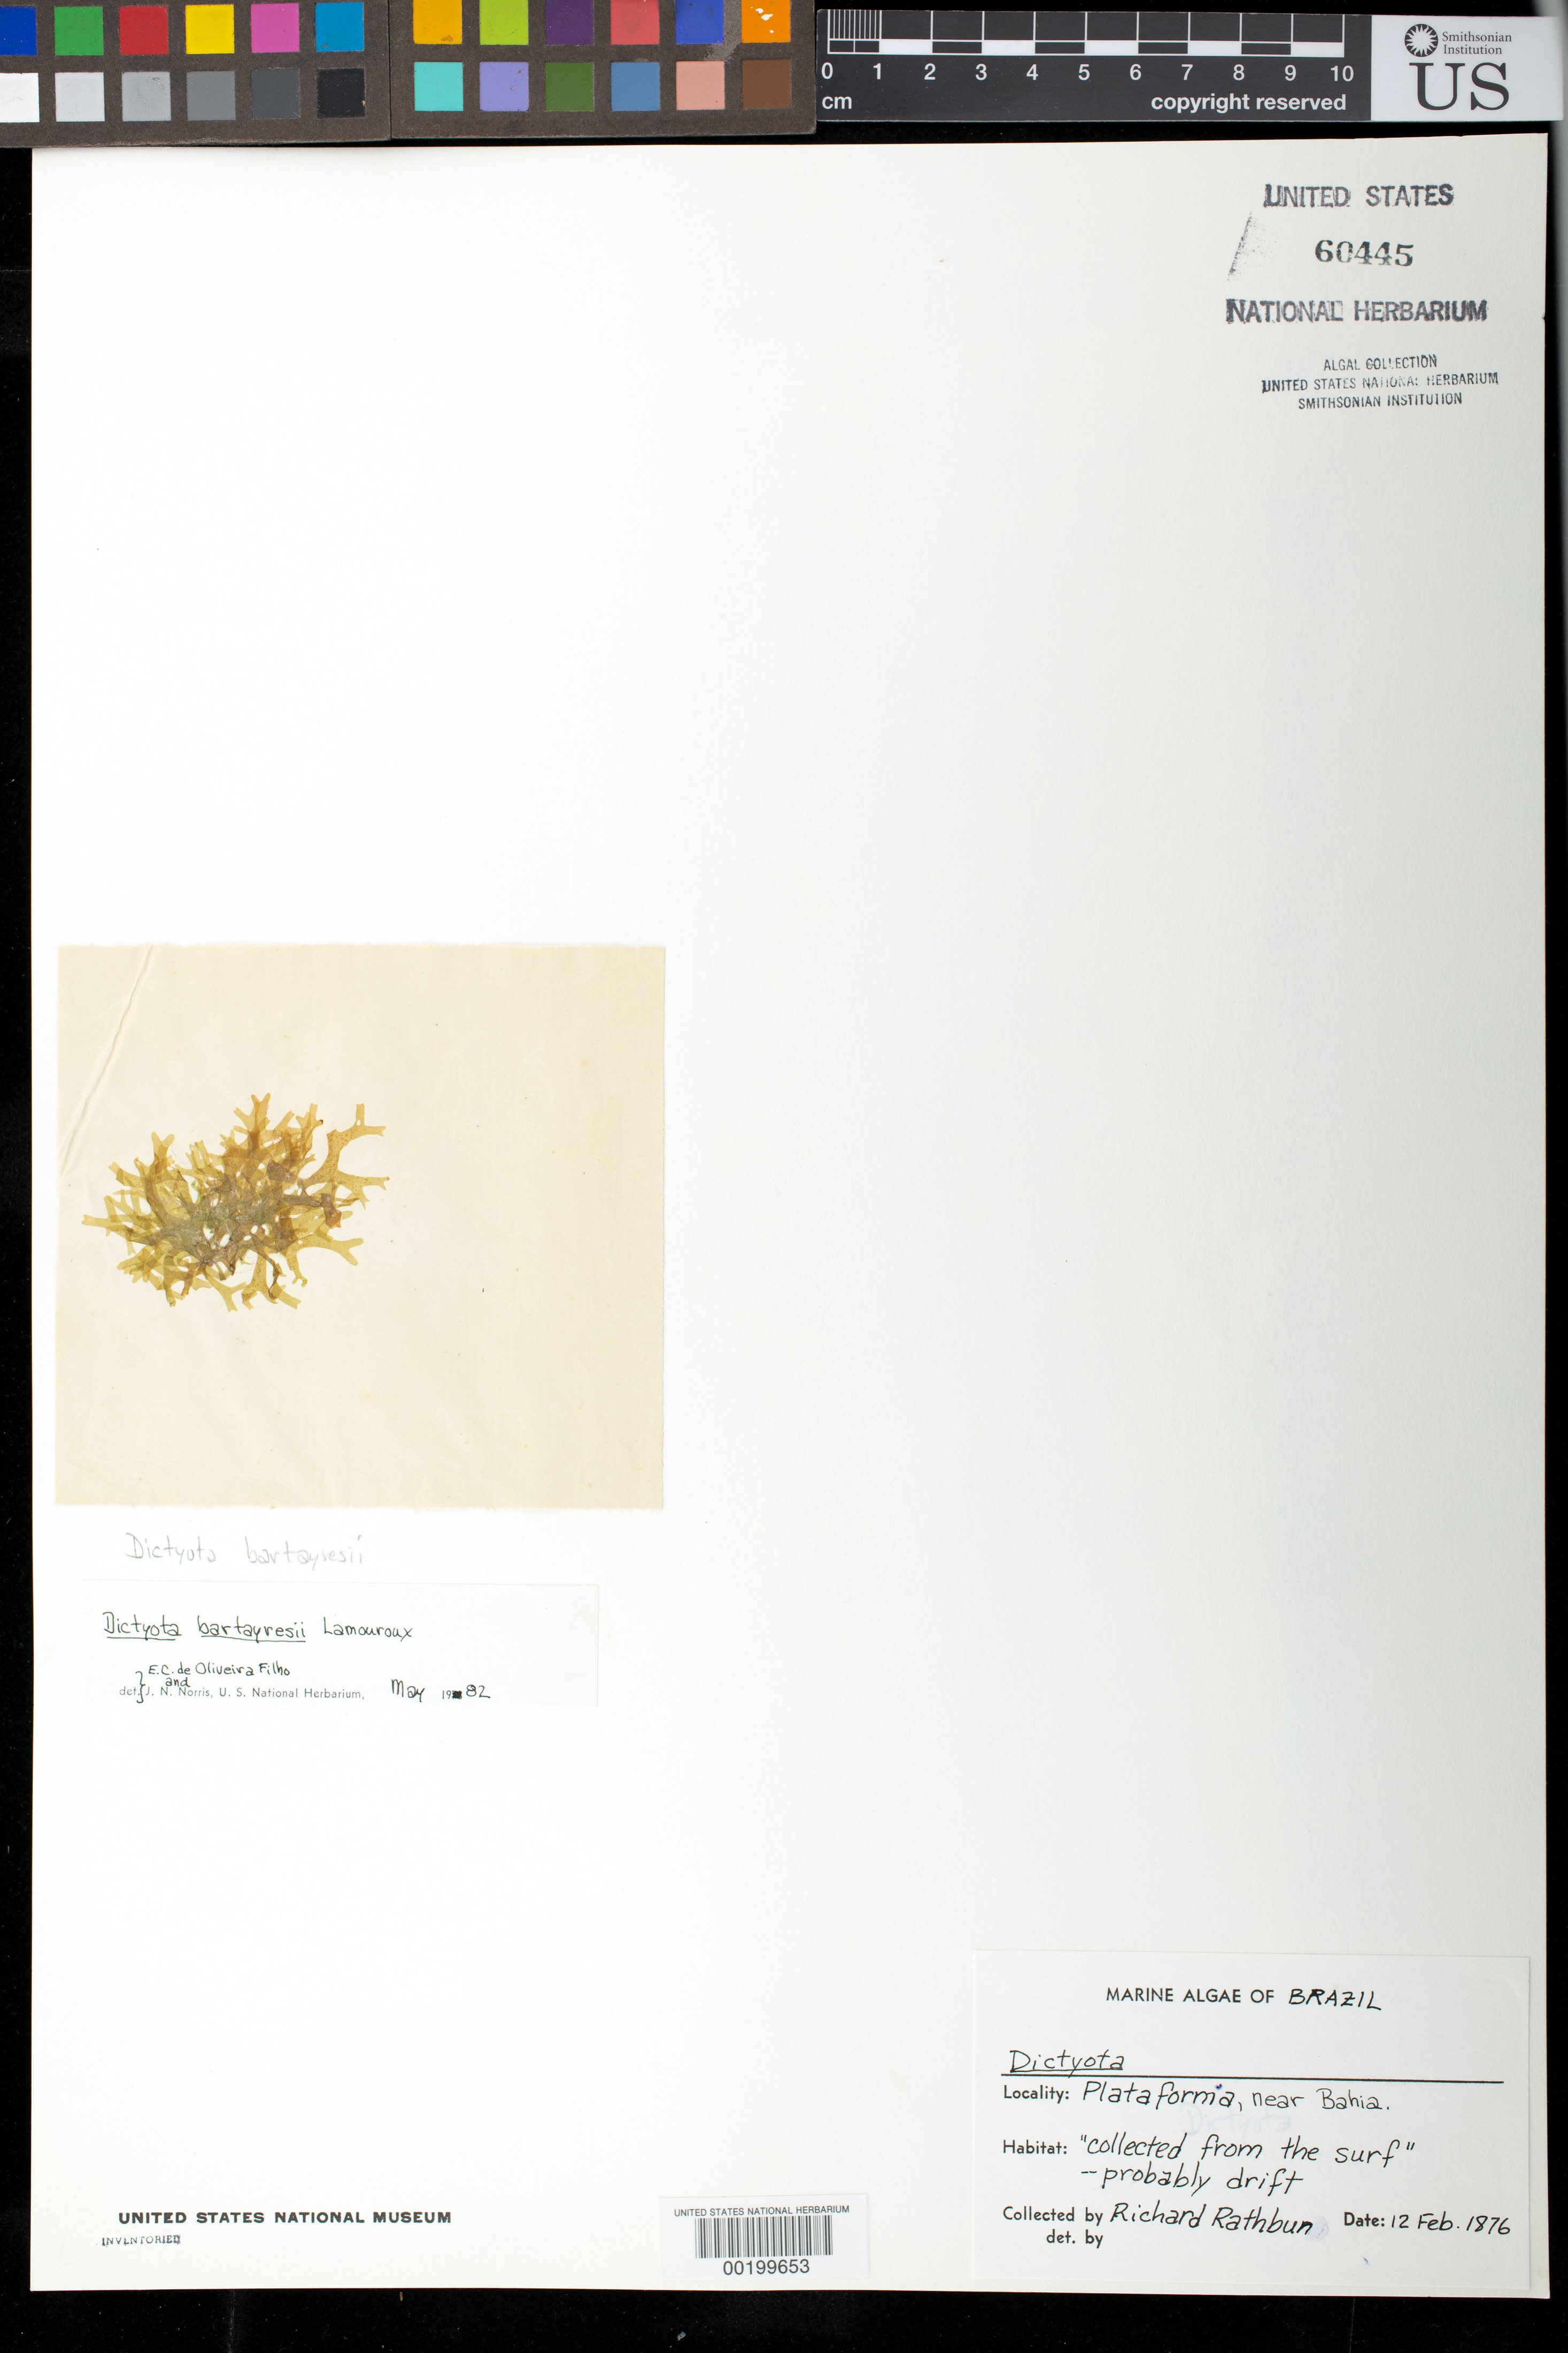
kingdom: Chromista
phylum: Ochrophyta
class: Phaeophyceae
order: Dictyotales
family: Dictyotaceae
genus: Dictyota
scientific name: Dictyota bartayresiana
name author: J.V.Lamouroux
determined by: Oliveira, E. C.; Norris, J. N.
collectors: R. Rathbun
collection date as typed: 12 Feb 1876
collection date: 1876-02-12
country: Brazil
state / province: Bahia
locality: Plataforma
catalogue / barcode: US 60445